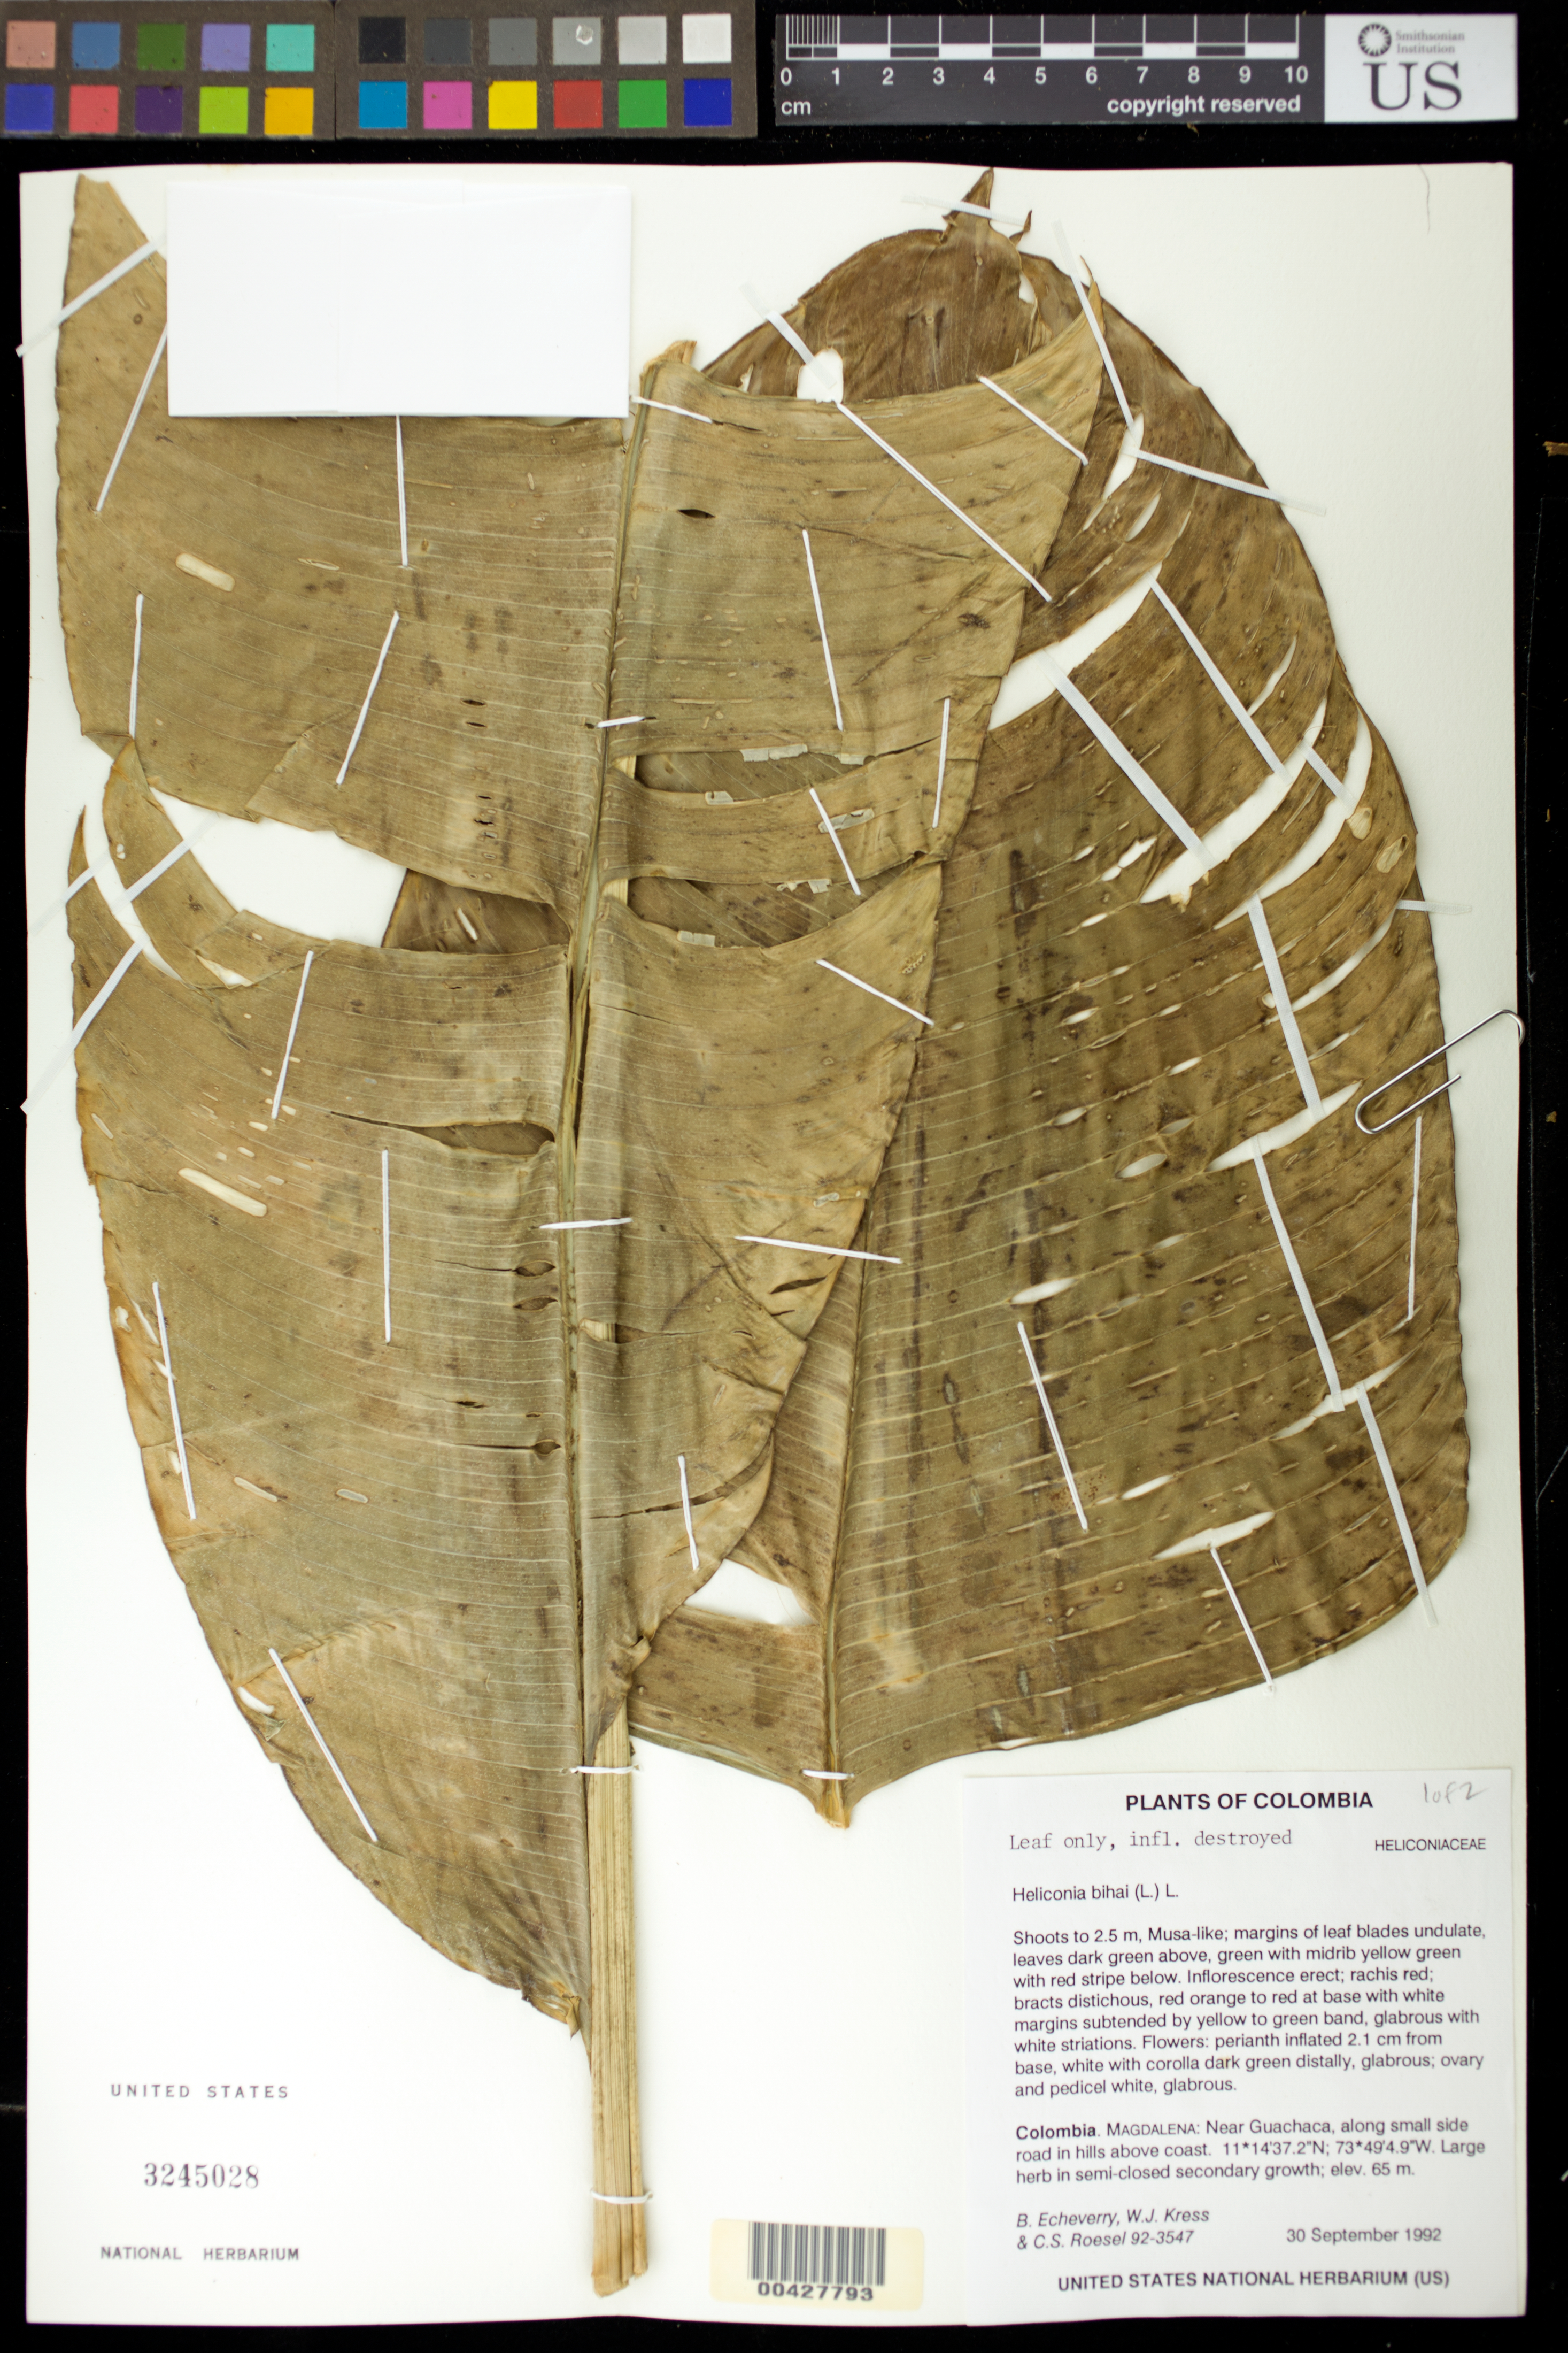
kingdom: Plantae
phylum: Tracheophyta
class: Liliopsida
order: Zingiberales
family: Heliconiaceae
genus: Heliconia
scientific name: Heliconia bihai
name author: (L.) L.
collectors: B. Echeverry, W. J. Kress & C. S. Roesel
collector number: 92-3547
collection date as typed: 30 Sep 1992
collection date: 1992-09-30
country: Colombia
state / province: Magdalena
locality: Near guachaca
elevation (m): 65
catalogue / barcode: US 3245028